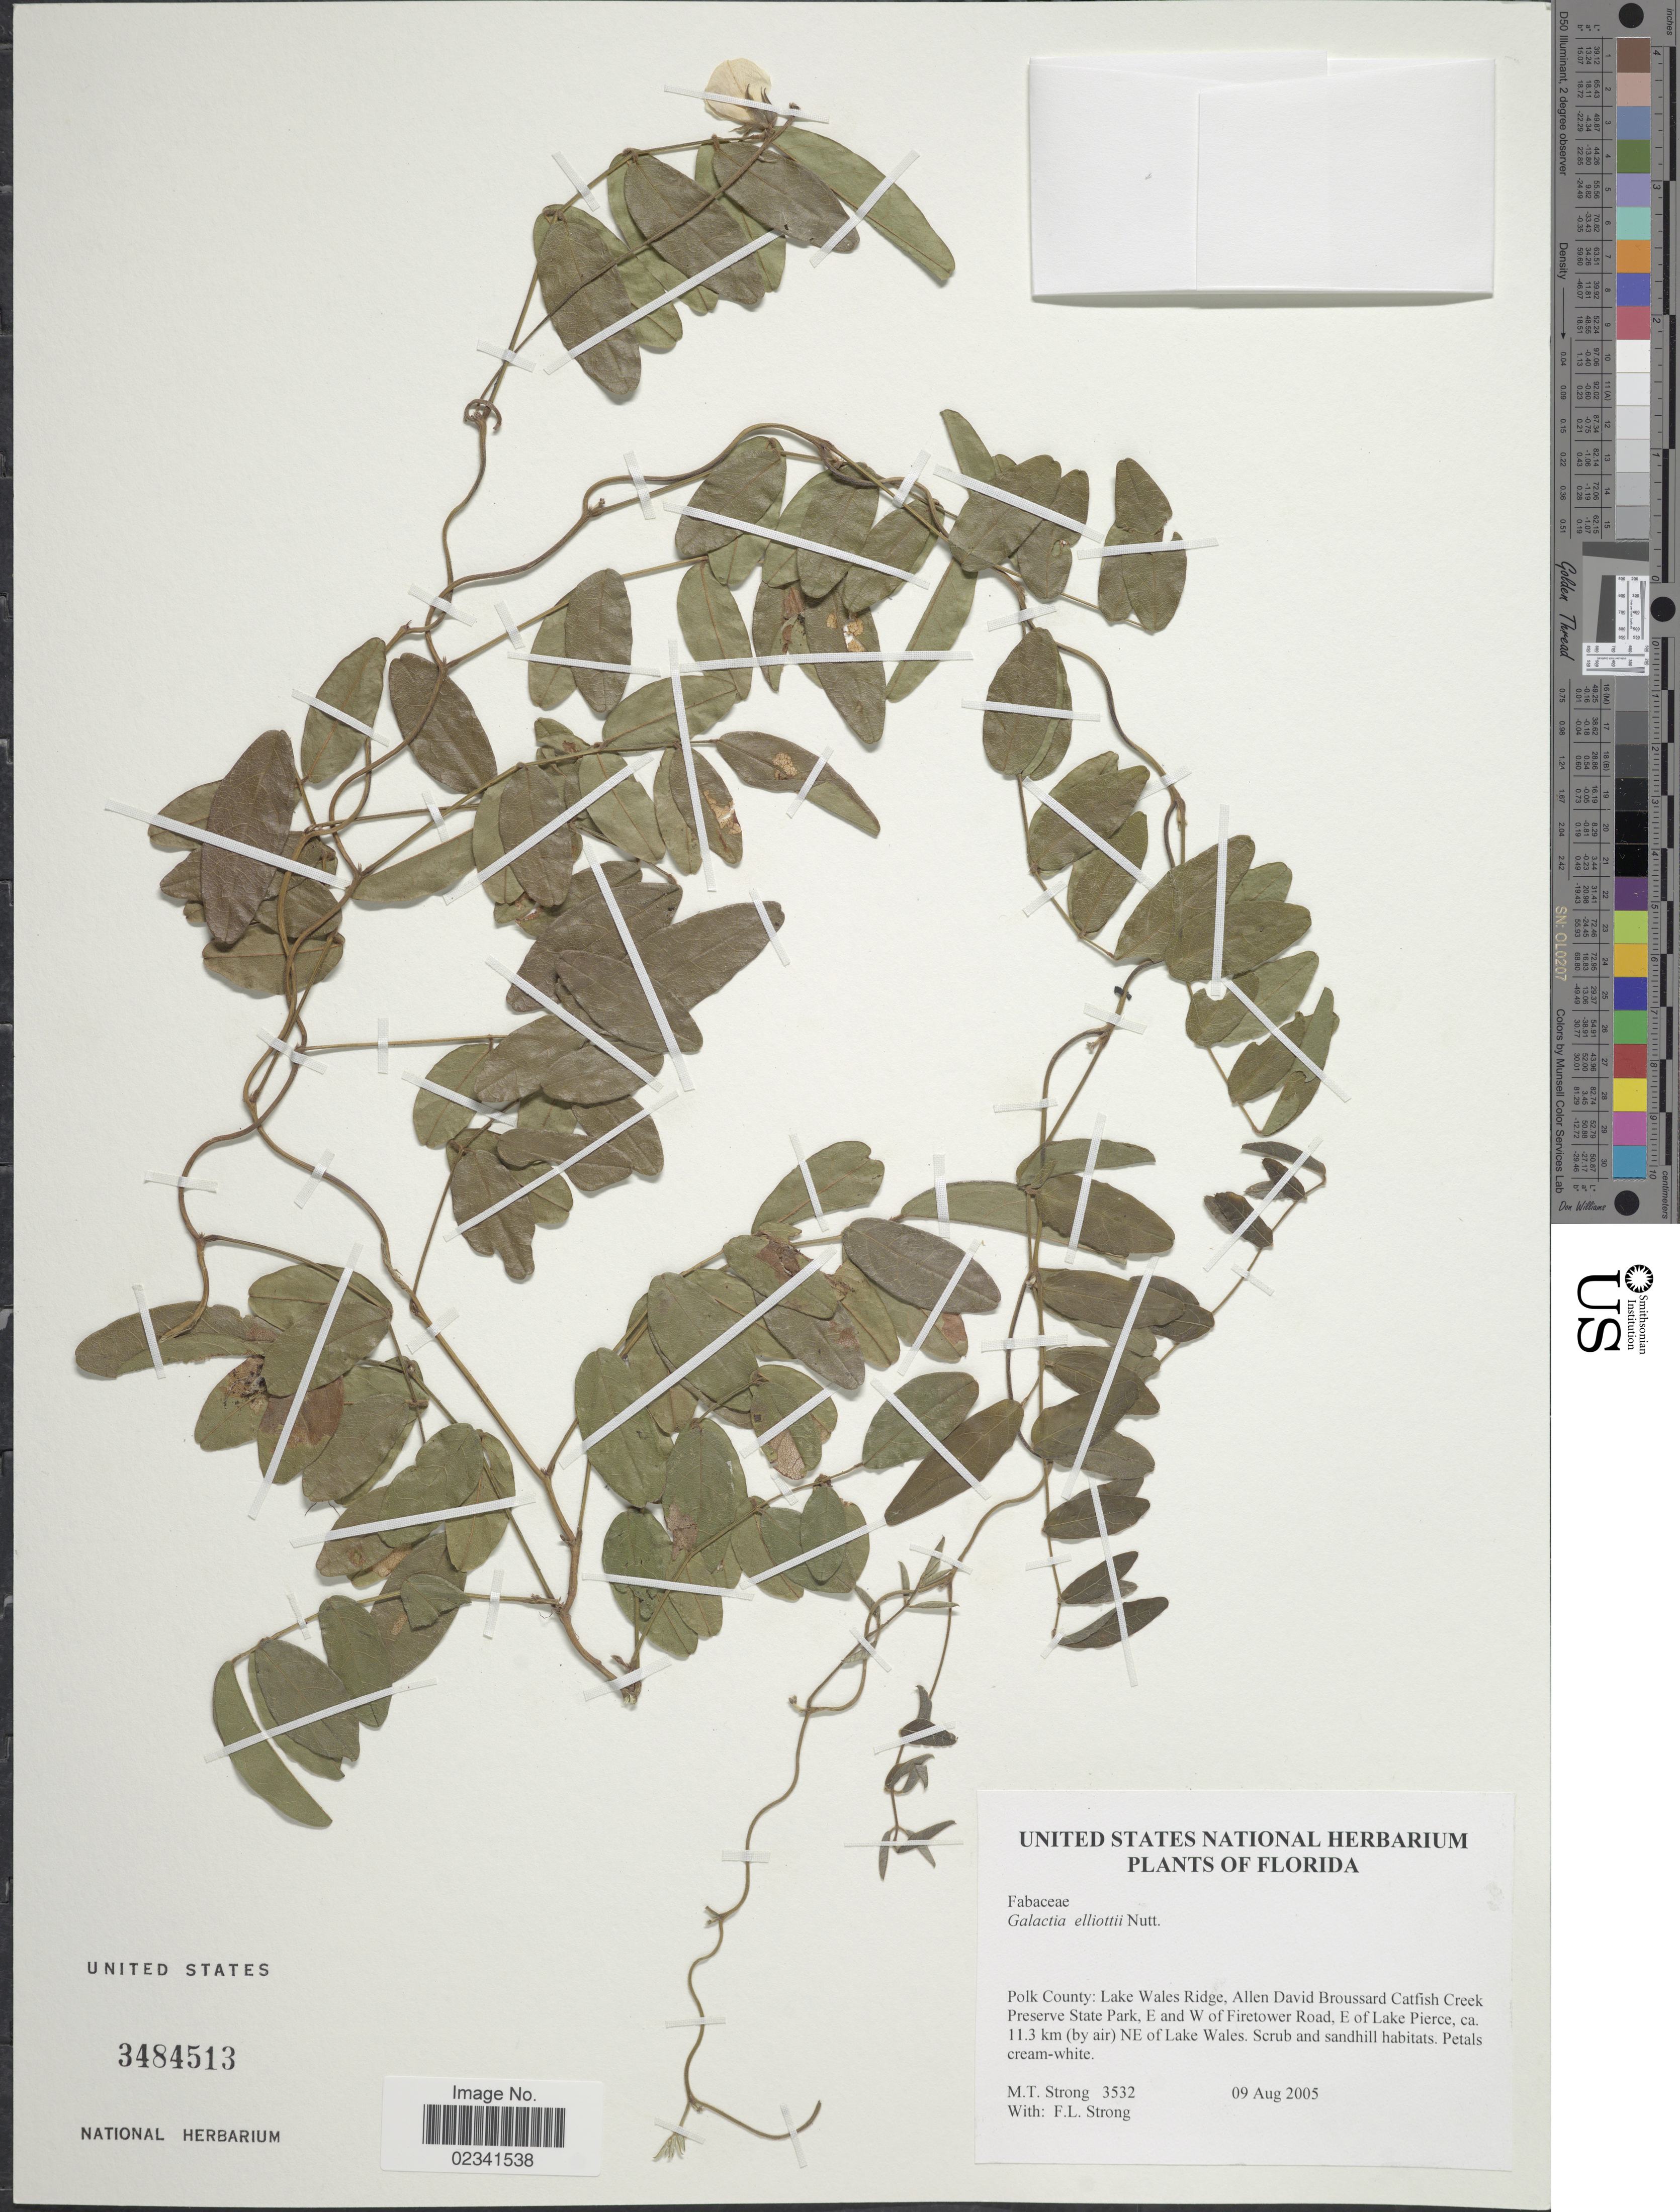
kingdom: Plantae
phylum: Tracheophyta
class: Magnoliopsida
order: Fabales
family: Fabaceae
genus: Galactia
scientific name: Galactia elliottii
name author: Nutt.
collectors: M. T. Strong & F. L. Strong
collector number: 3532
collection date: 2005-08-09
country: United States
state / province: Florida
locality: Polk County: Lake Wales Ridge, Allen David Broussard Catfish Creek Preserve State Park, E and W of Firetower Road, E of Lake Pierce, ca. 11.3 km (by air) NE of Lake Wales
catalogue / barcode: US 3484513